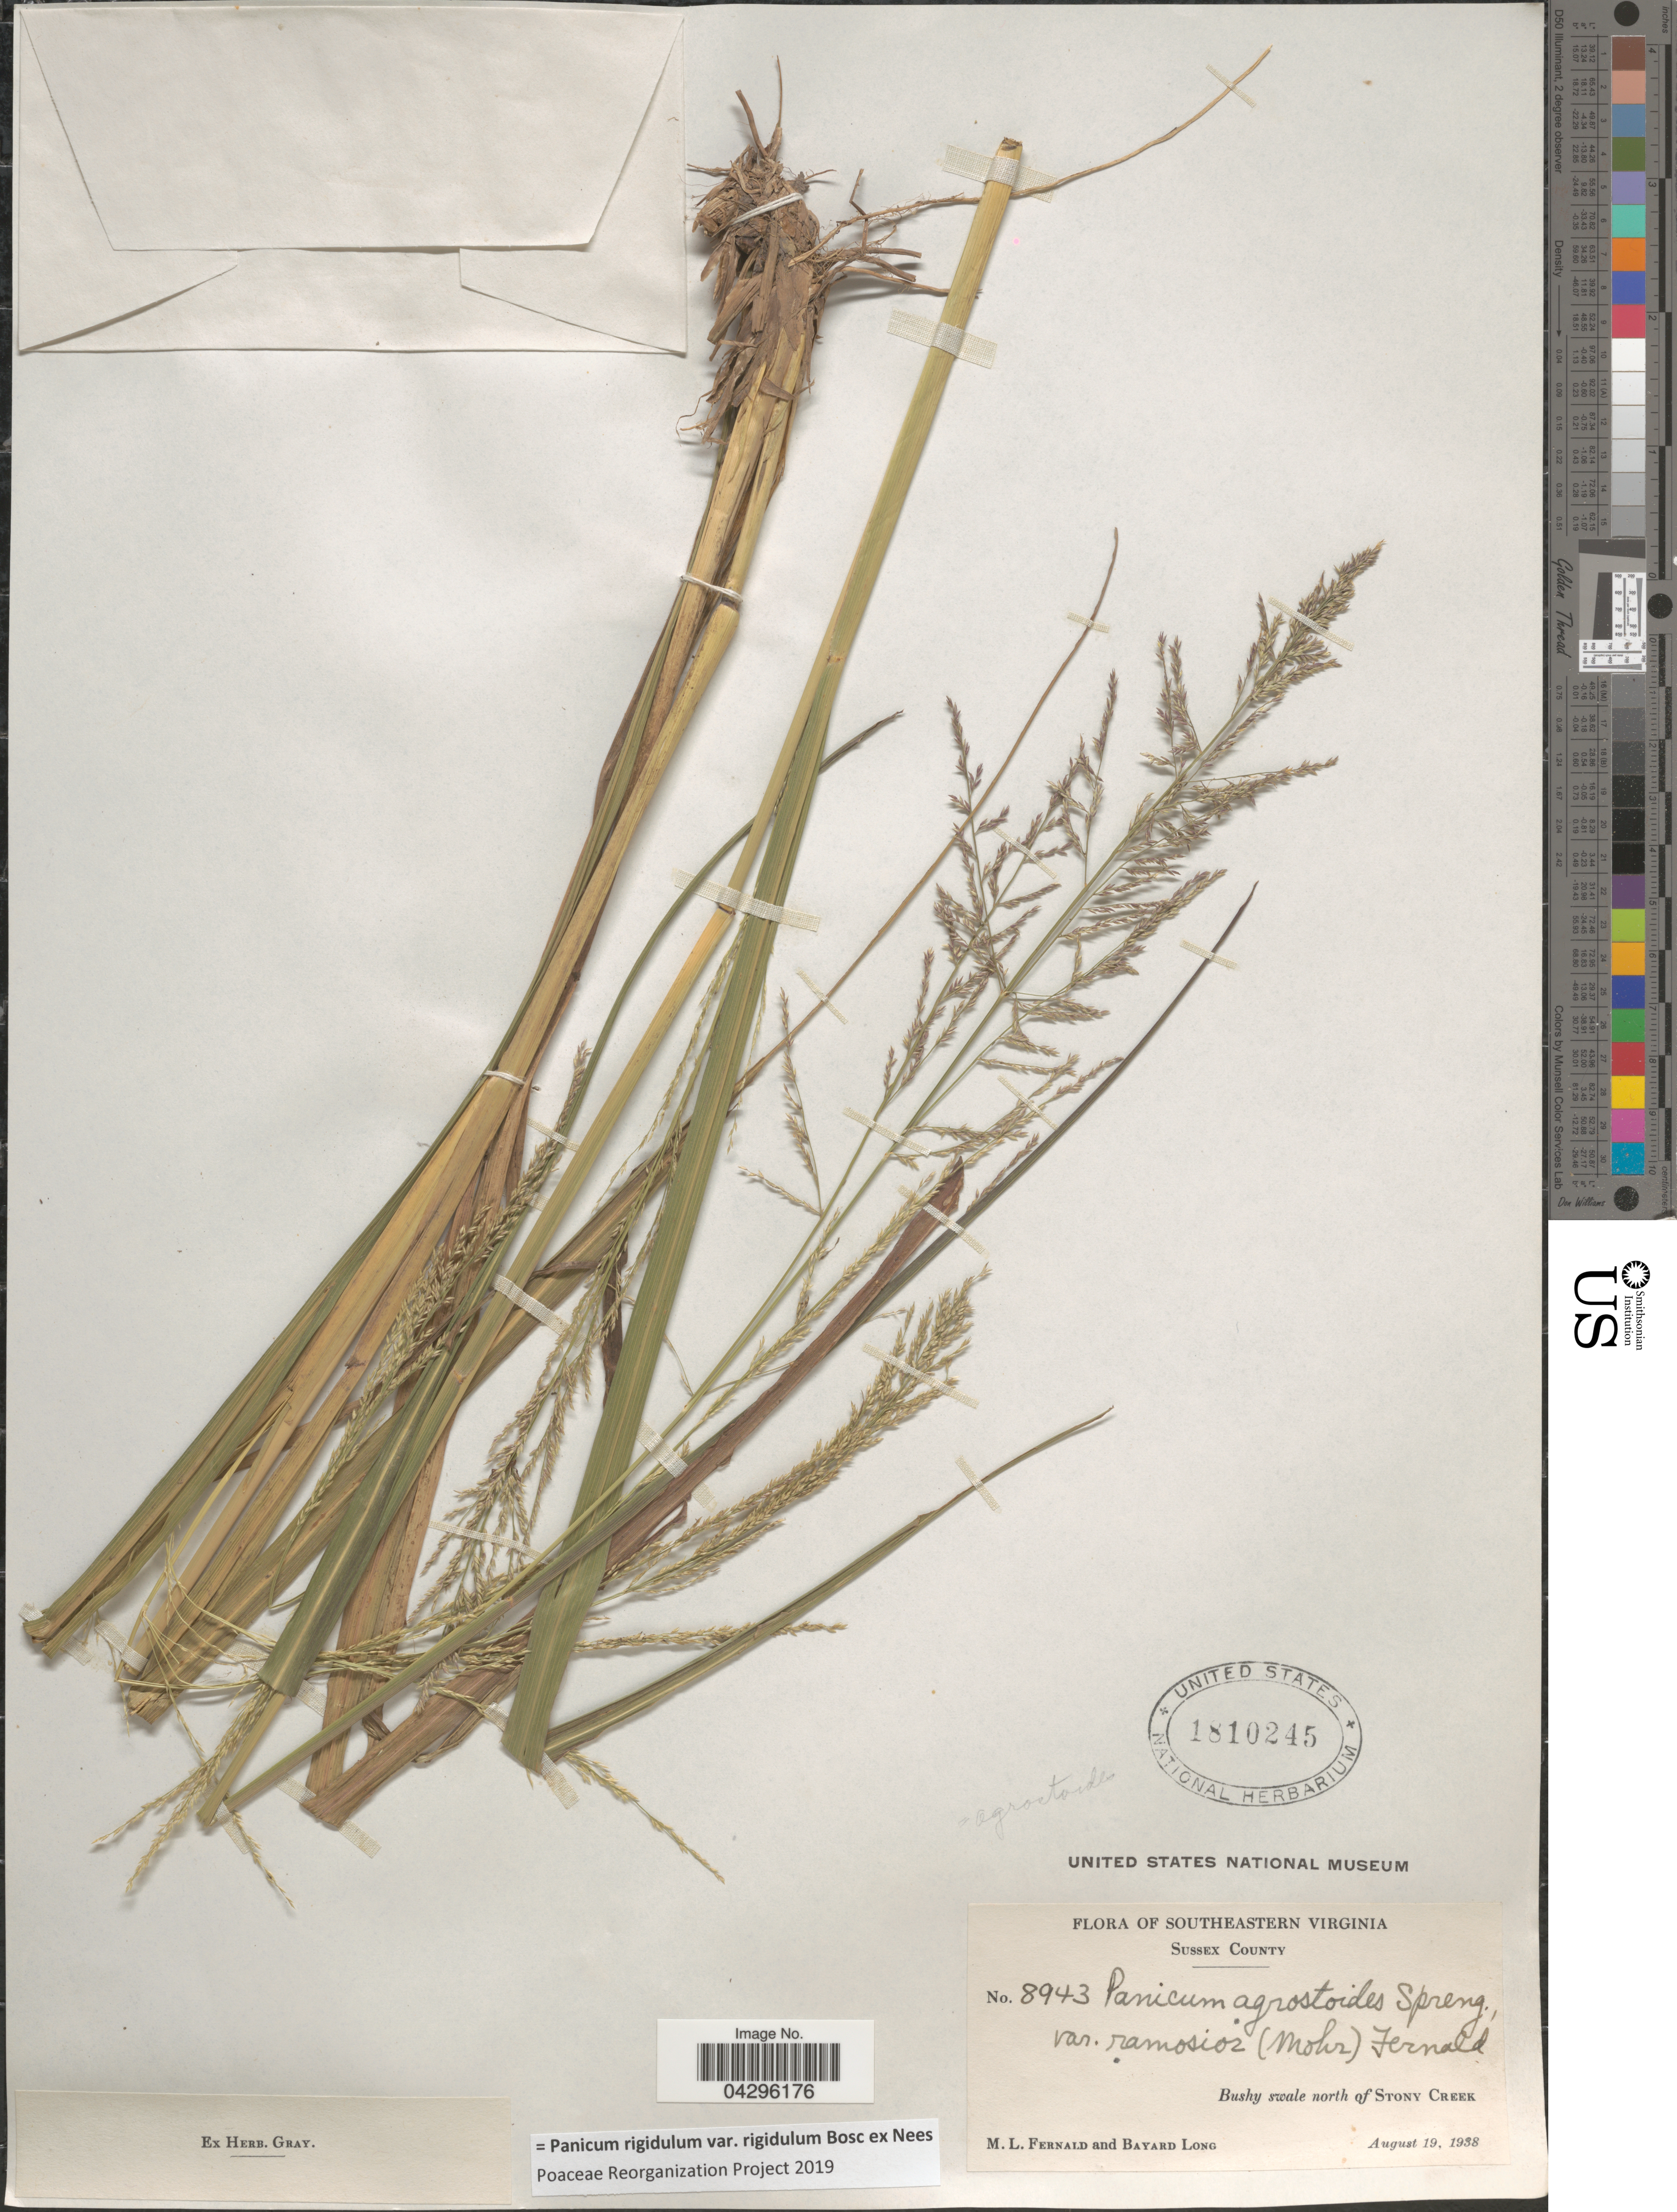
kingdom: Plantae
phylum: Tracheophyta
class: Liliopsida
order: Poales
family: Poaceae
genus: Panicum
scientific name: Panicum rigidulum var. rigidulum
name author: Bosc ex Nees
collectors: M. L. Fernald & B. Long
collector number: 8943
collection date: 1938-08-19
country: United States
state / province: Virginia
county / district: Sussex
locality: Southeastern Virginia. Sussex County. Bushy swale north of Stony Creek.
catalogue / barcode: US 1810245